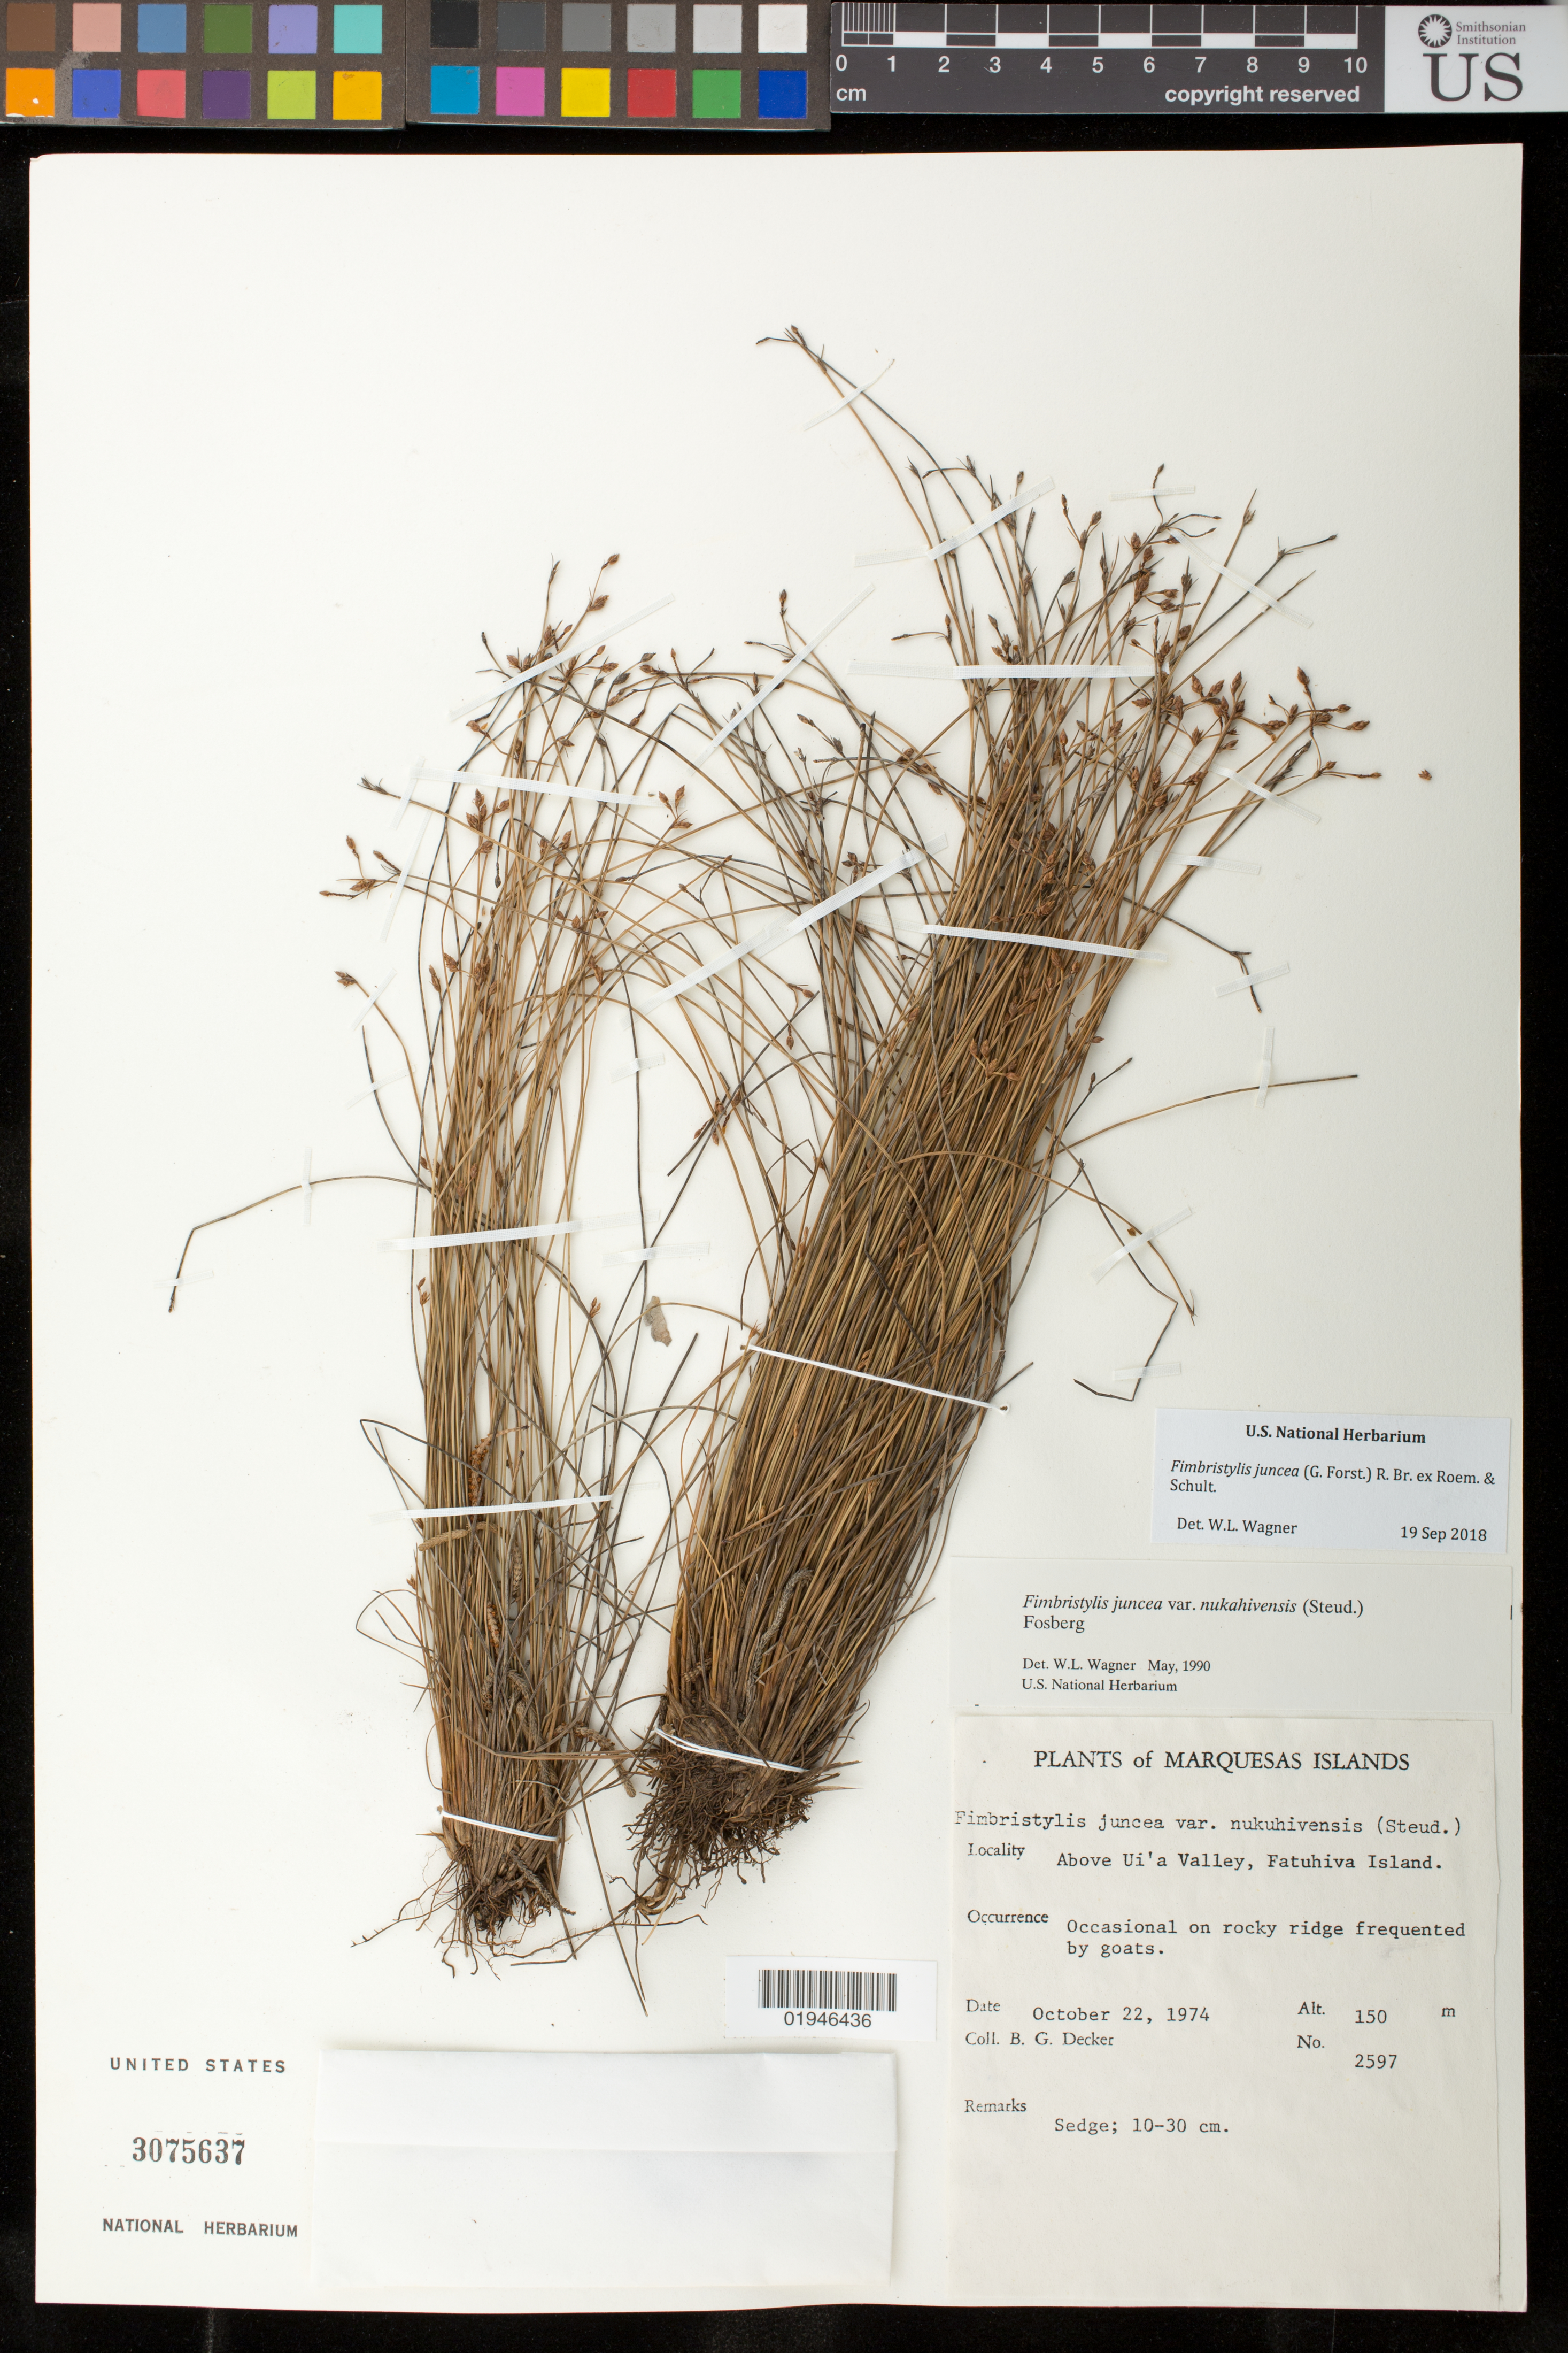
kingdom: Plantae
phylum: Tracheophyta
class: Liliopsida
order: Poales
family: Cyperaceae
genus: Fimbristylis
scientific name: Fimbristylis juncea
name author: (G. Forst.) Br. ex Roem. & Schult.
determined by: Wagner, W. L., (BOT), Smithsonian Institution - National Museum of Natural History (UNITED STATES)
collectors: B. G. Decker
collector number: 2597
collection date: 1974-10-22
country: French Polynesia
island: Fatu Hiva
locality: above Ui'a Valley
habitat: Rocky ridge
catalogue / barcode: US 3075637